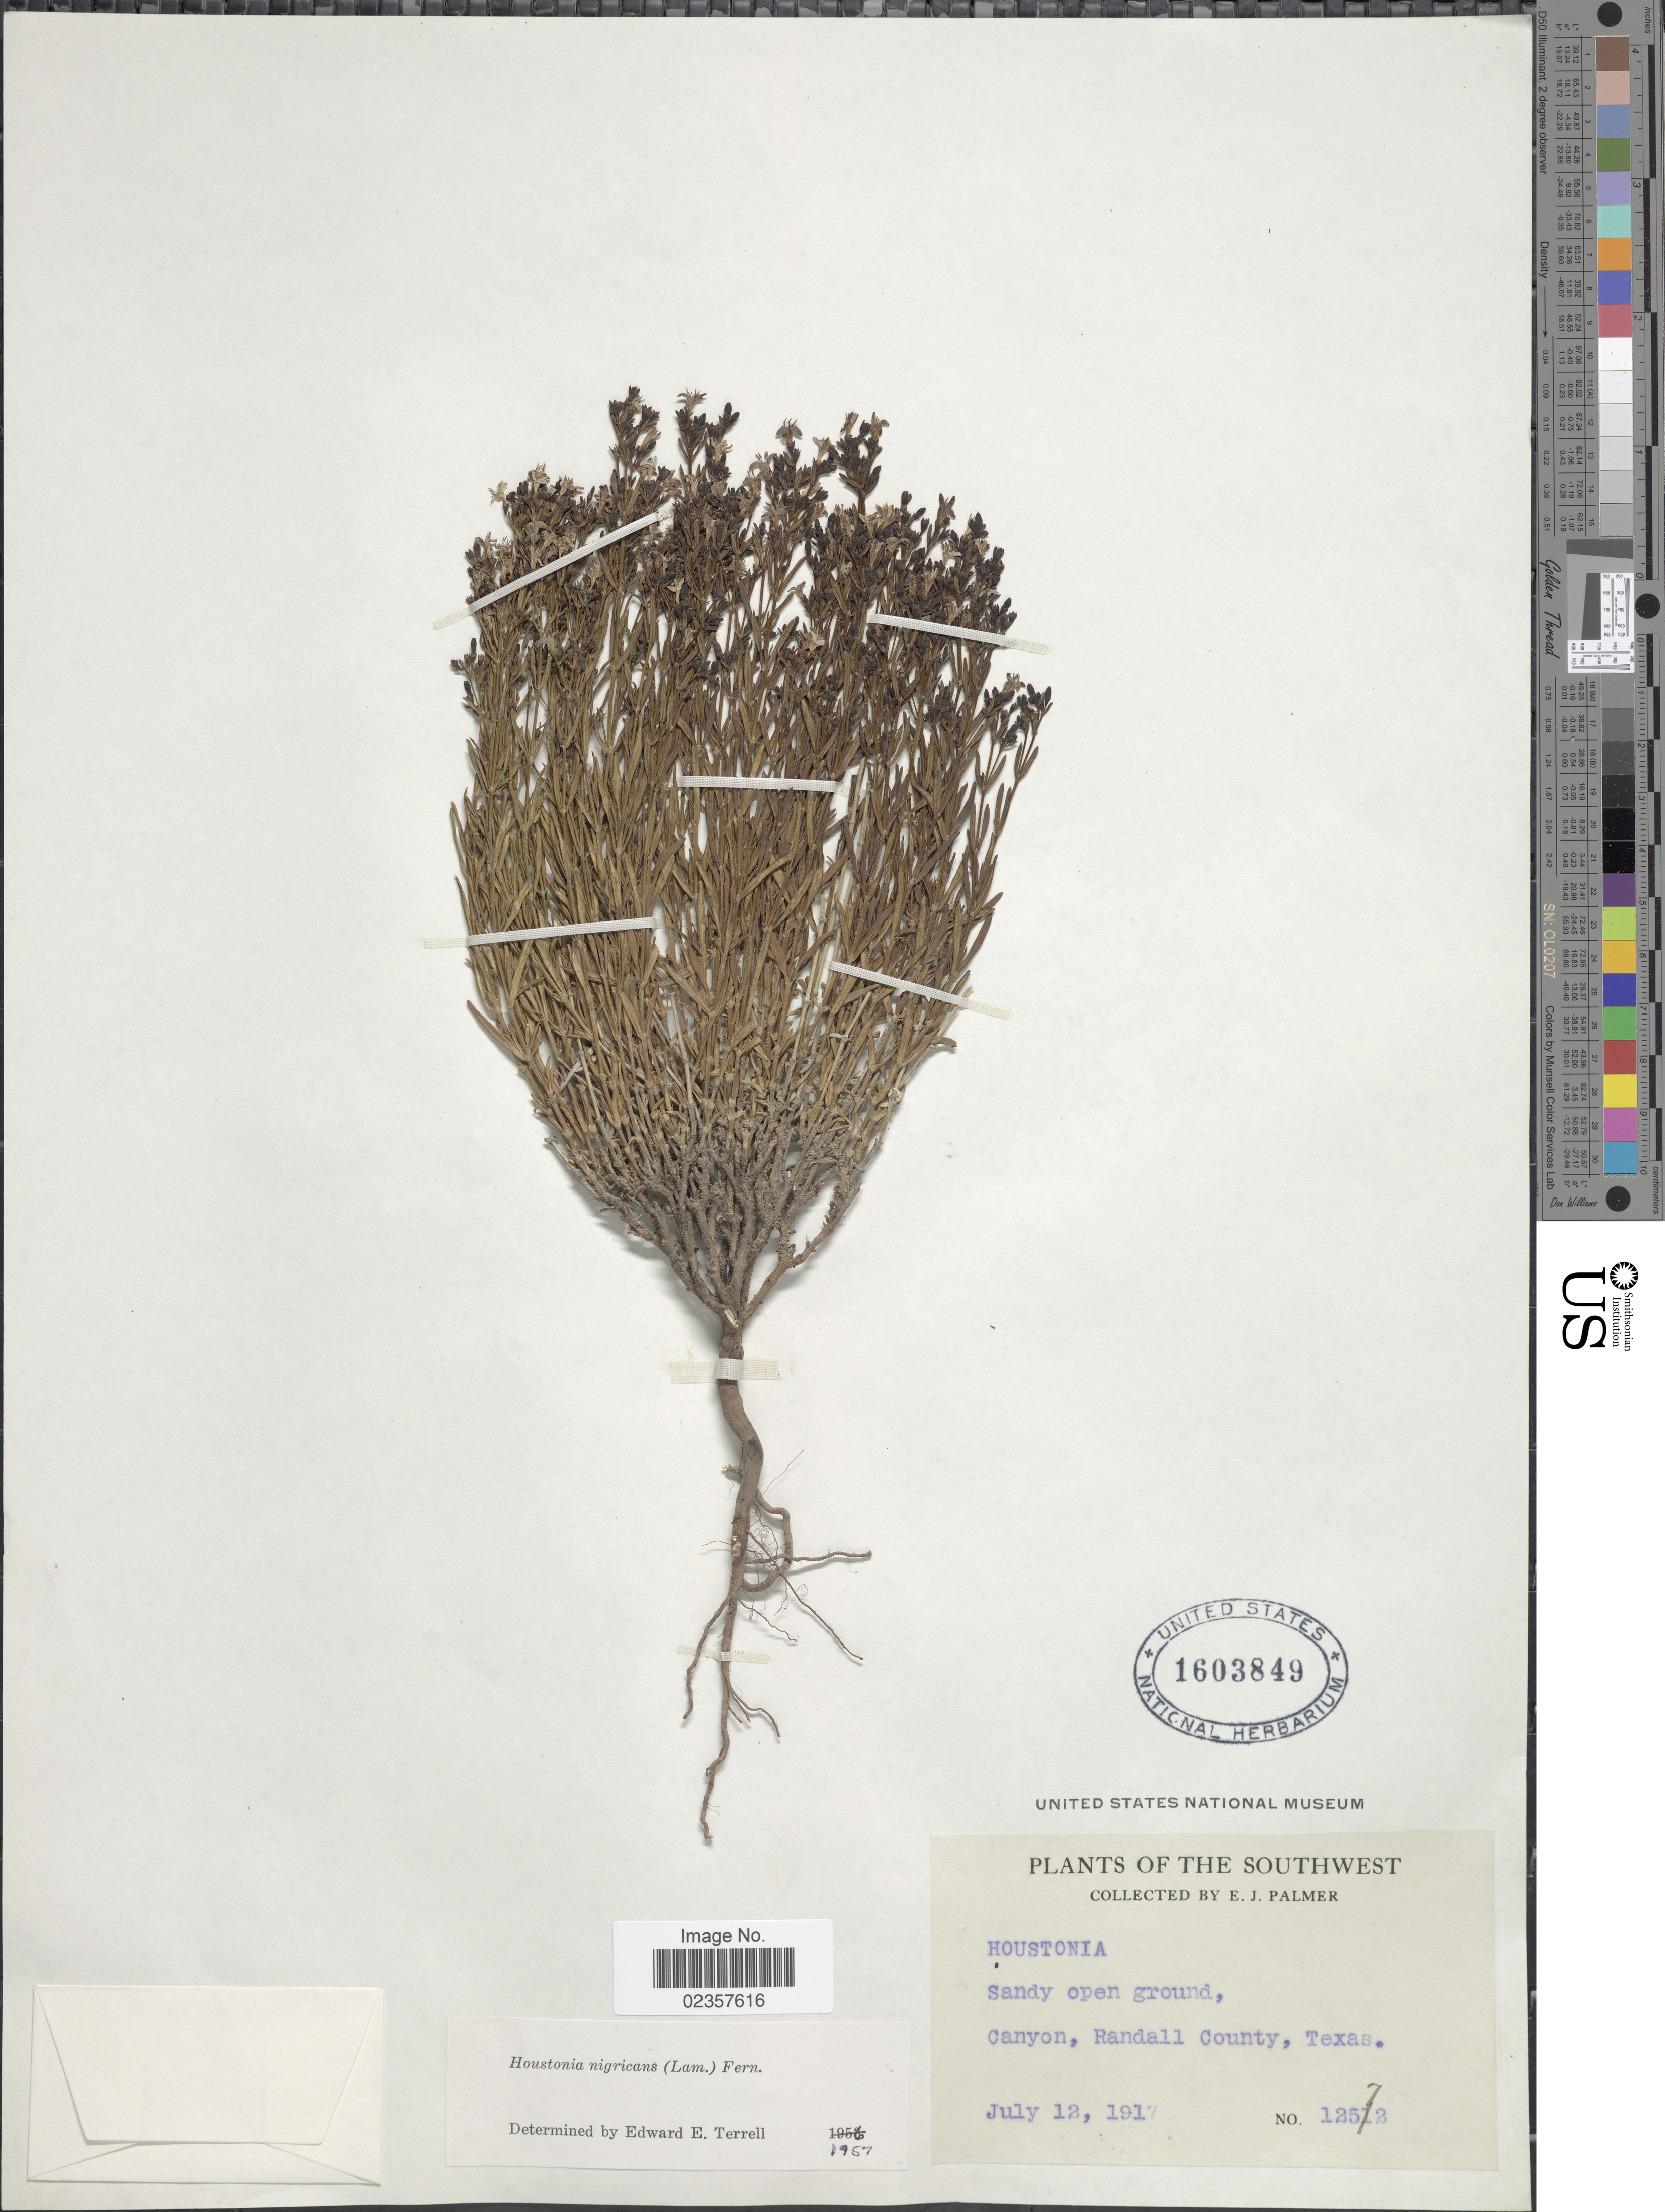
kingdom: Plantae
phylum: Tracheophyta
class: Magnoliopsida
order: Gentianales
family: Rubiaceae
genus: Houstonia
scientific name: Houstonia nigricans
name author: (Lam.) Fernald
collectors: E. J. Palmer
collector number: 12572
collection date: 1917-07-12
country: United States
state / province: Texas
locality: Southwest. Canyon, Randall County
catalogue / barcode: US 1603849